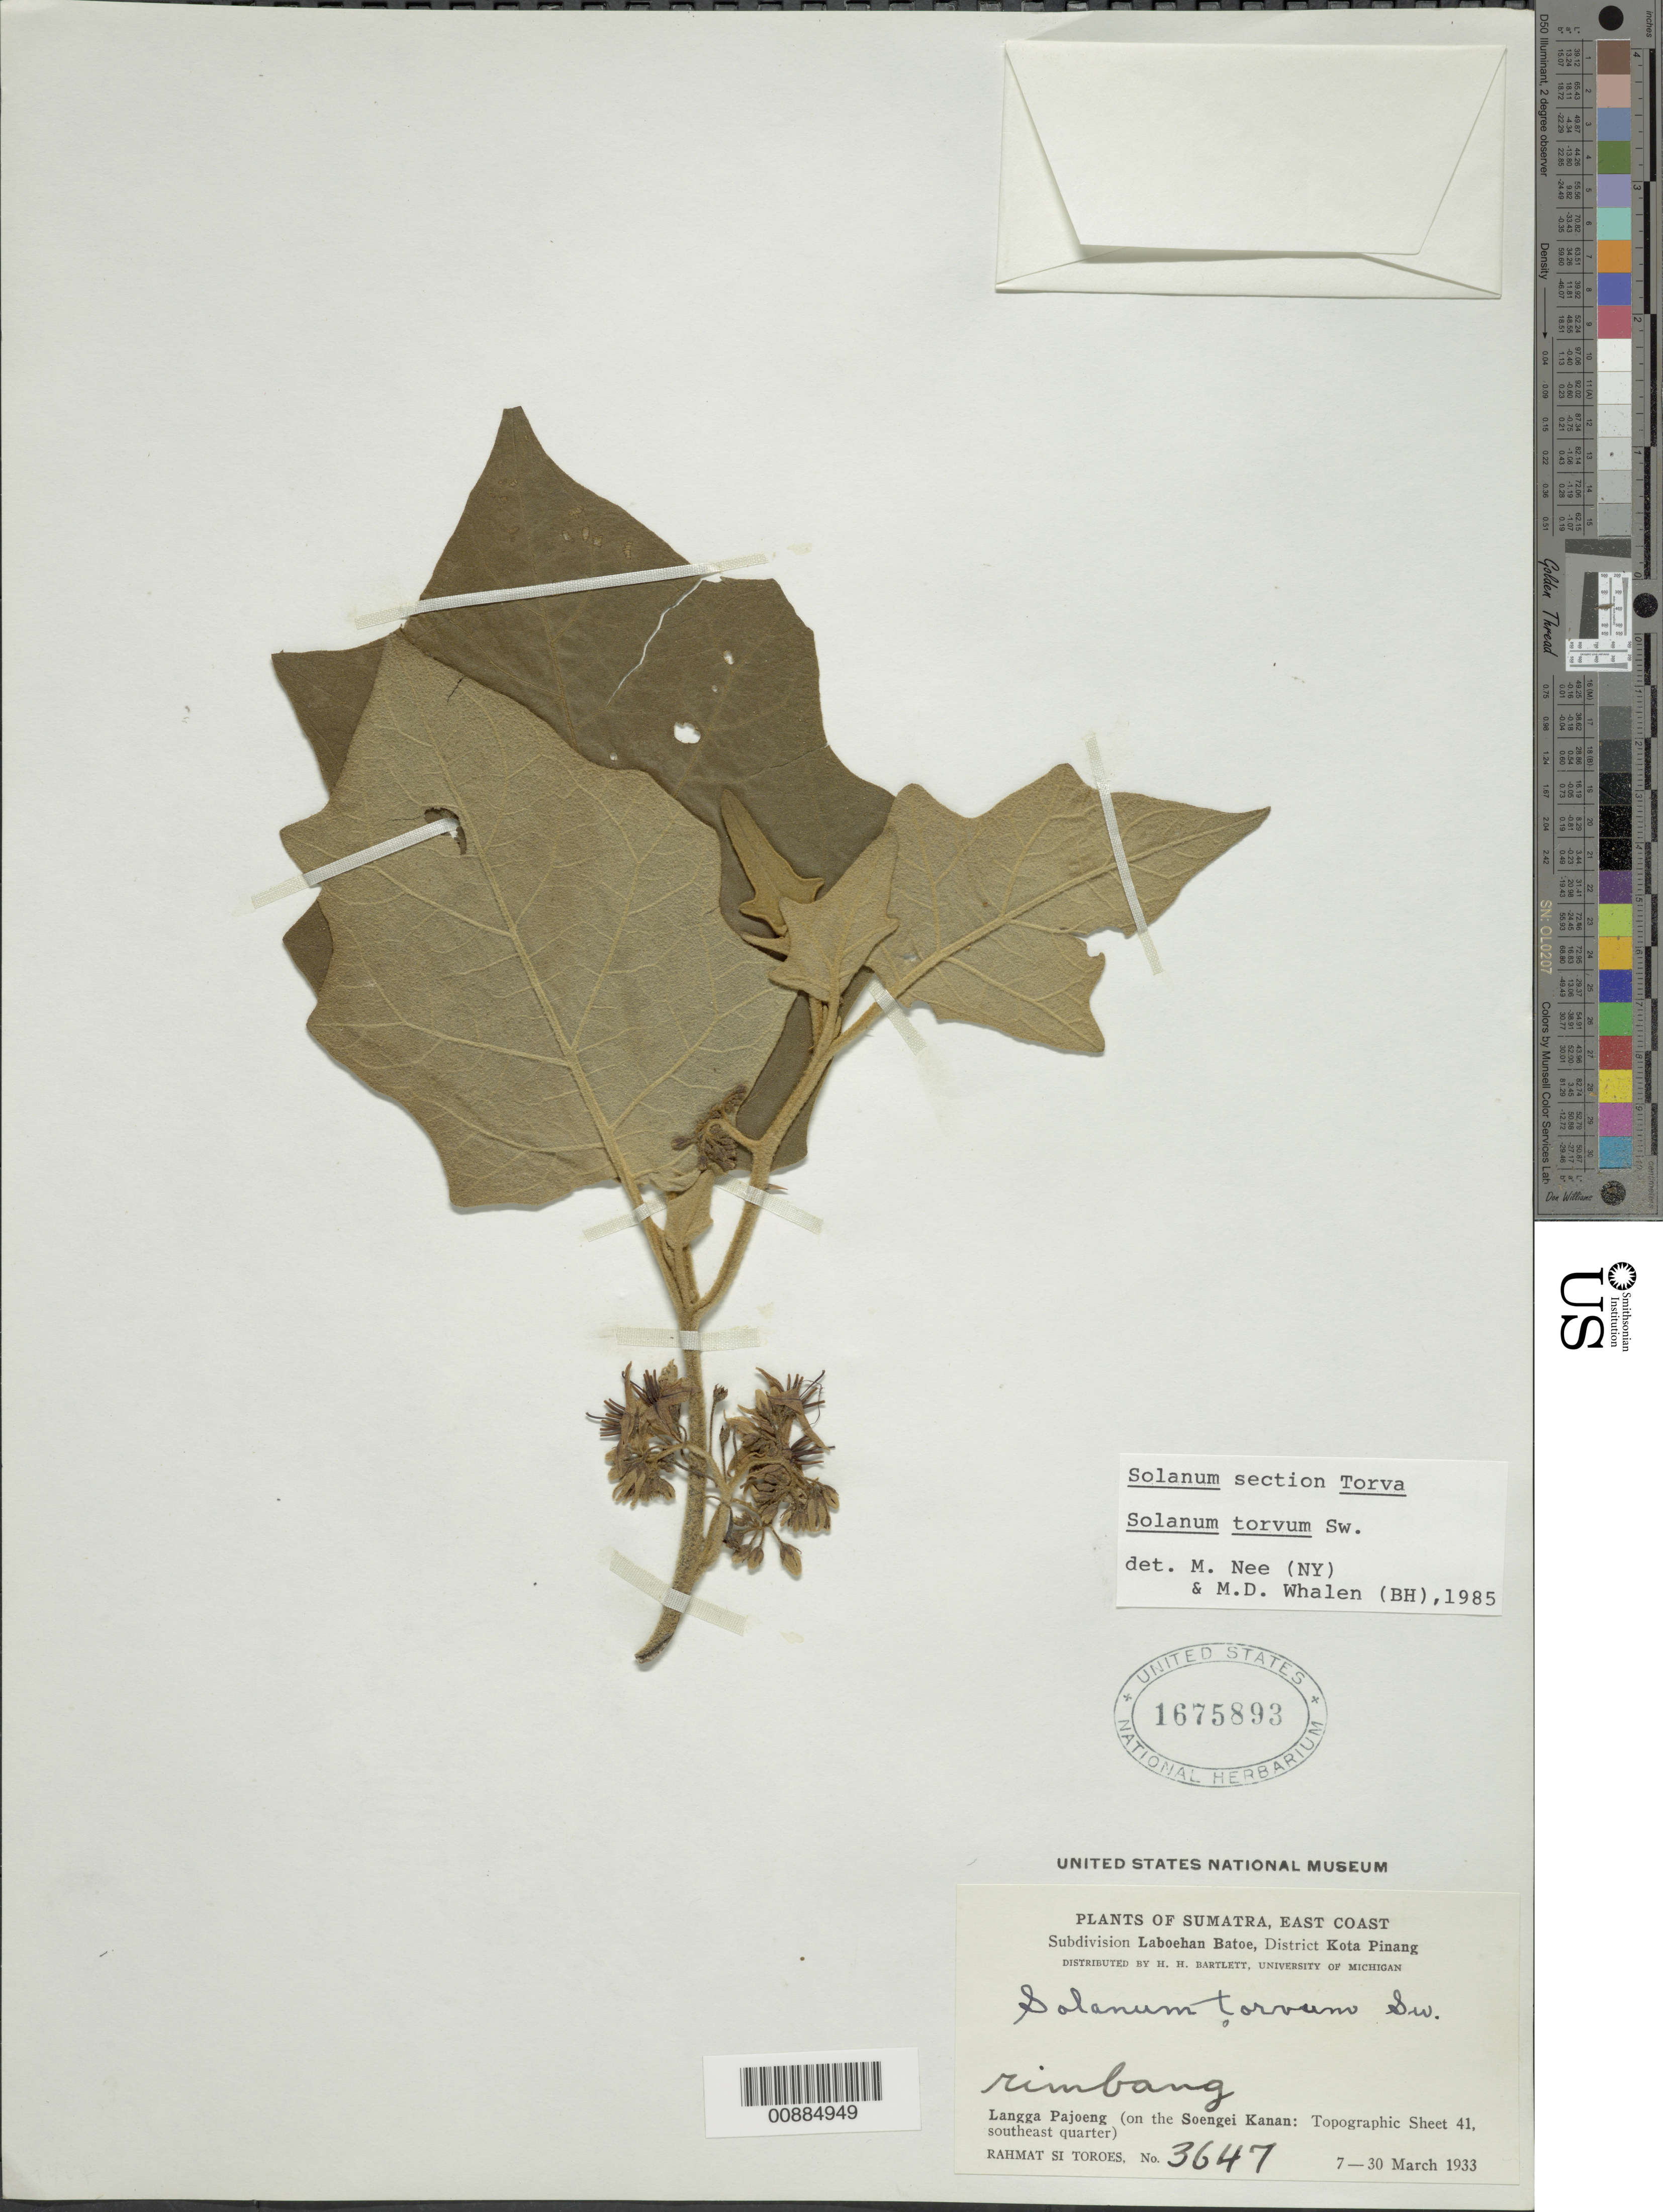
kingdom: Plantae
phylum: Tracheophyta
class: Magnoliopsida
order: Solanales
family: Solanaceae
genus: Solanum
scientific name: Solanum torvum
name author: Sw.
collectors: Rahmat Si Boeea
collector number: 3647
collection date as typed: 07 Mar 1933 to 30 Mar 1933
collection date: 1933-03-07/1933-03-30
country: Indonesia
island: Sumatra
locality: Langga Pajoeng on the Soengei Kanan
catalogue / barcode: US 1675893